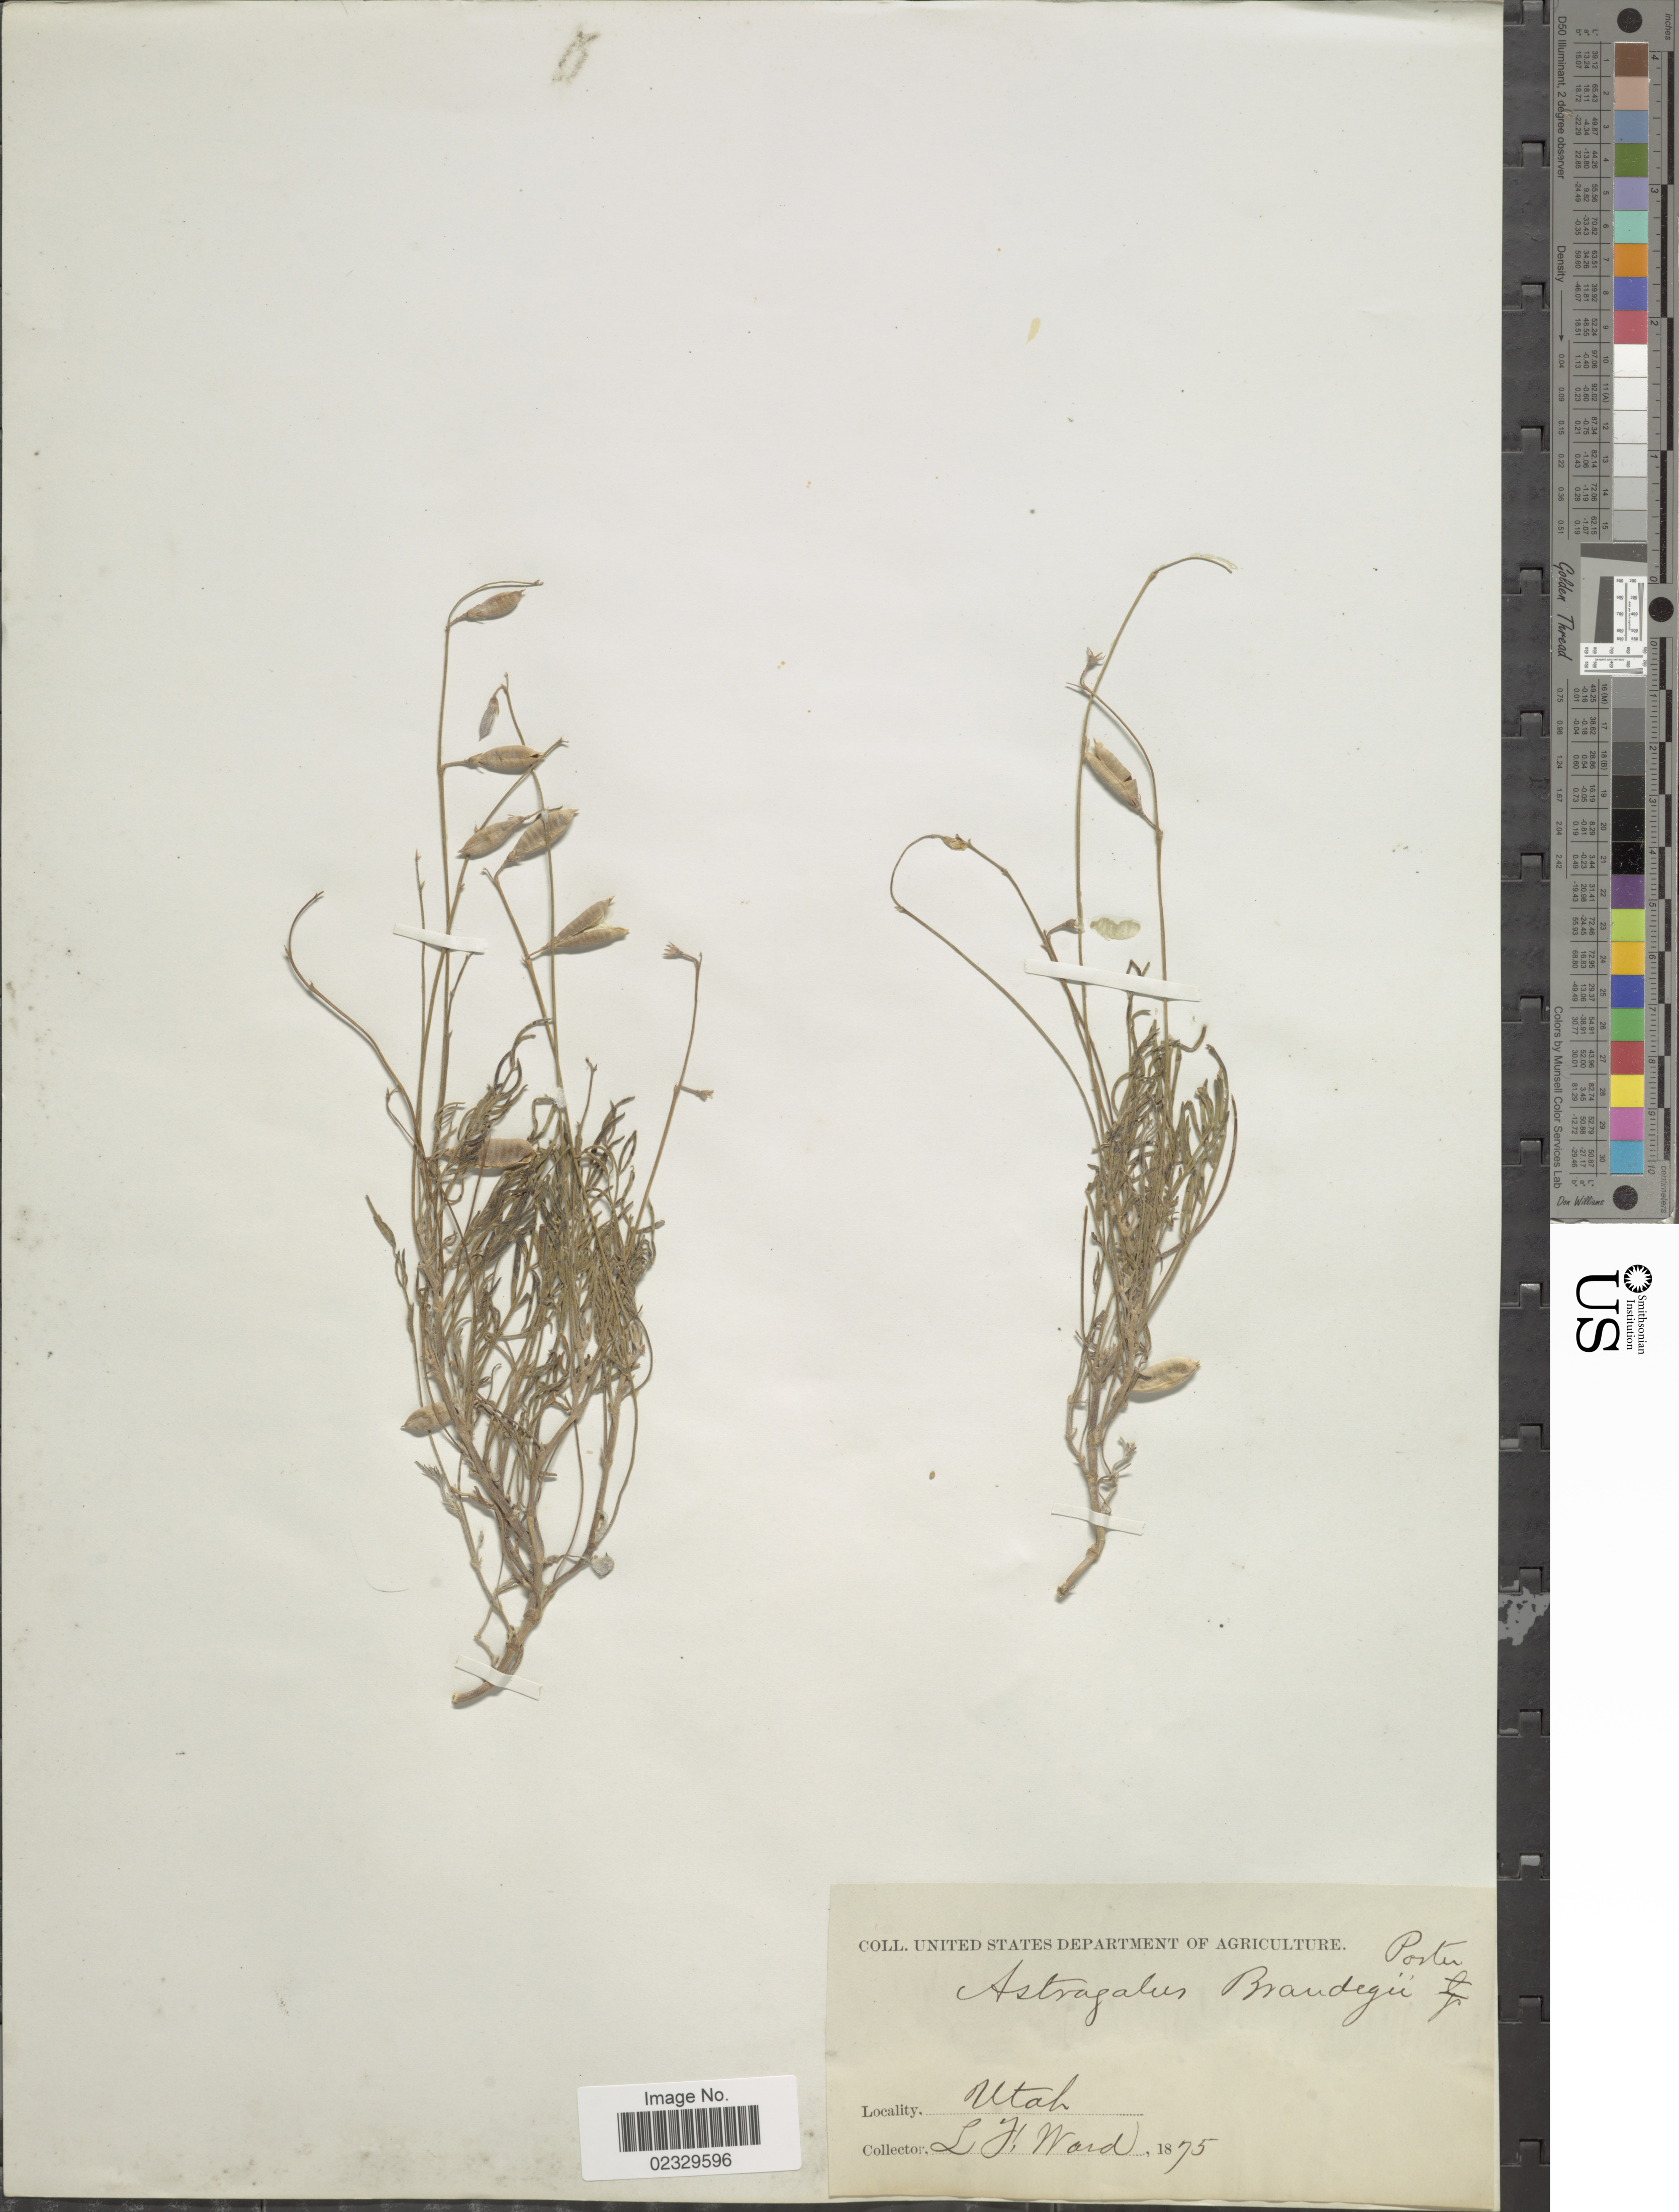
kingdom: Plantae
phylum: Tracheophyta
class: Magnoliopsida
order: Fabales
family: Fabaceae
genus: Astragalus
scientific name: Astragalus brandegei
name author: Porter ex A. Gray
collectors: L. Ward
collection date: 1875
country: United States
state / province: Utah